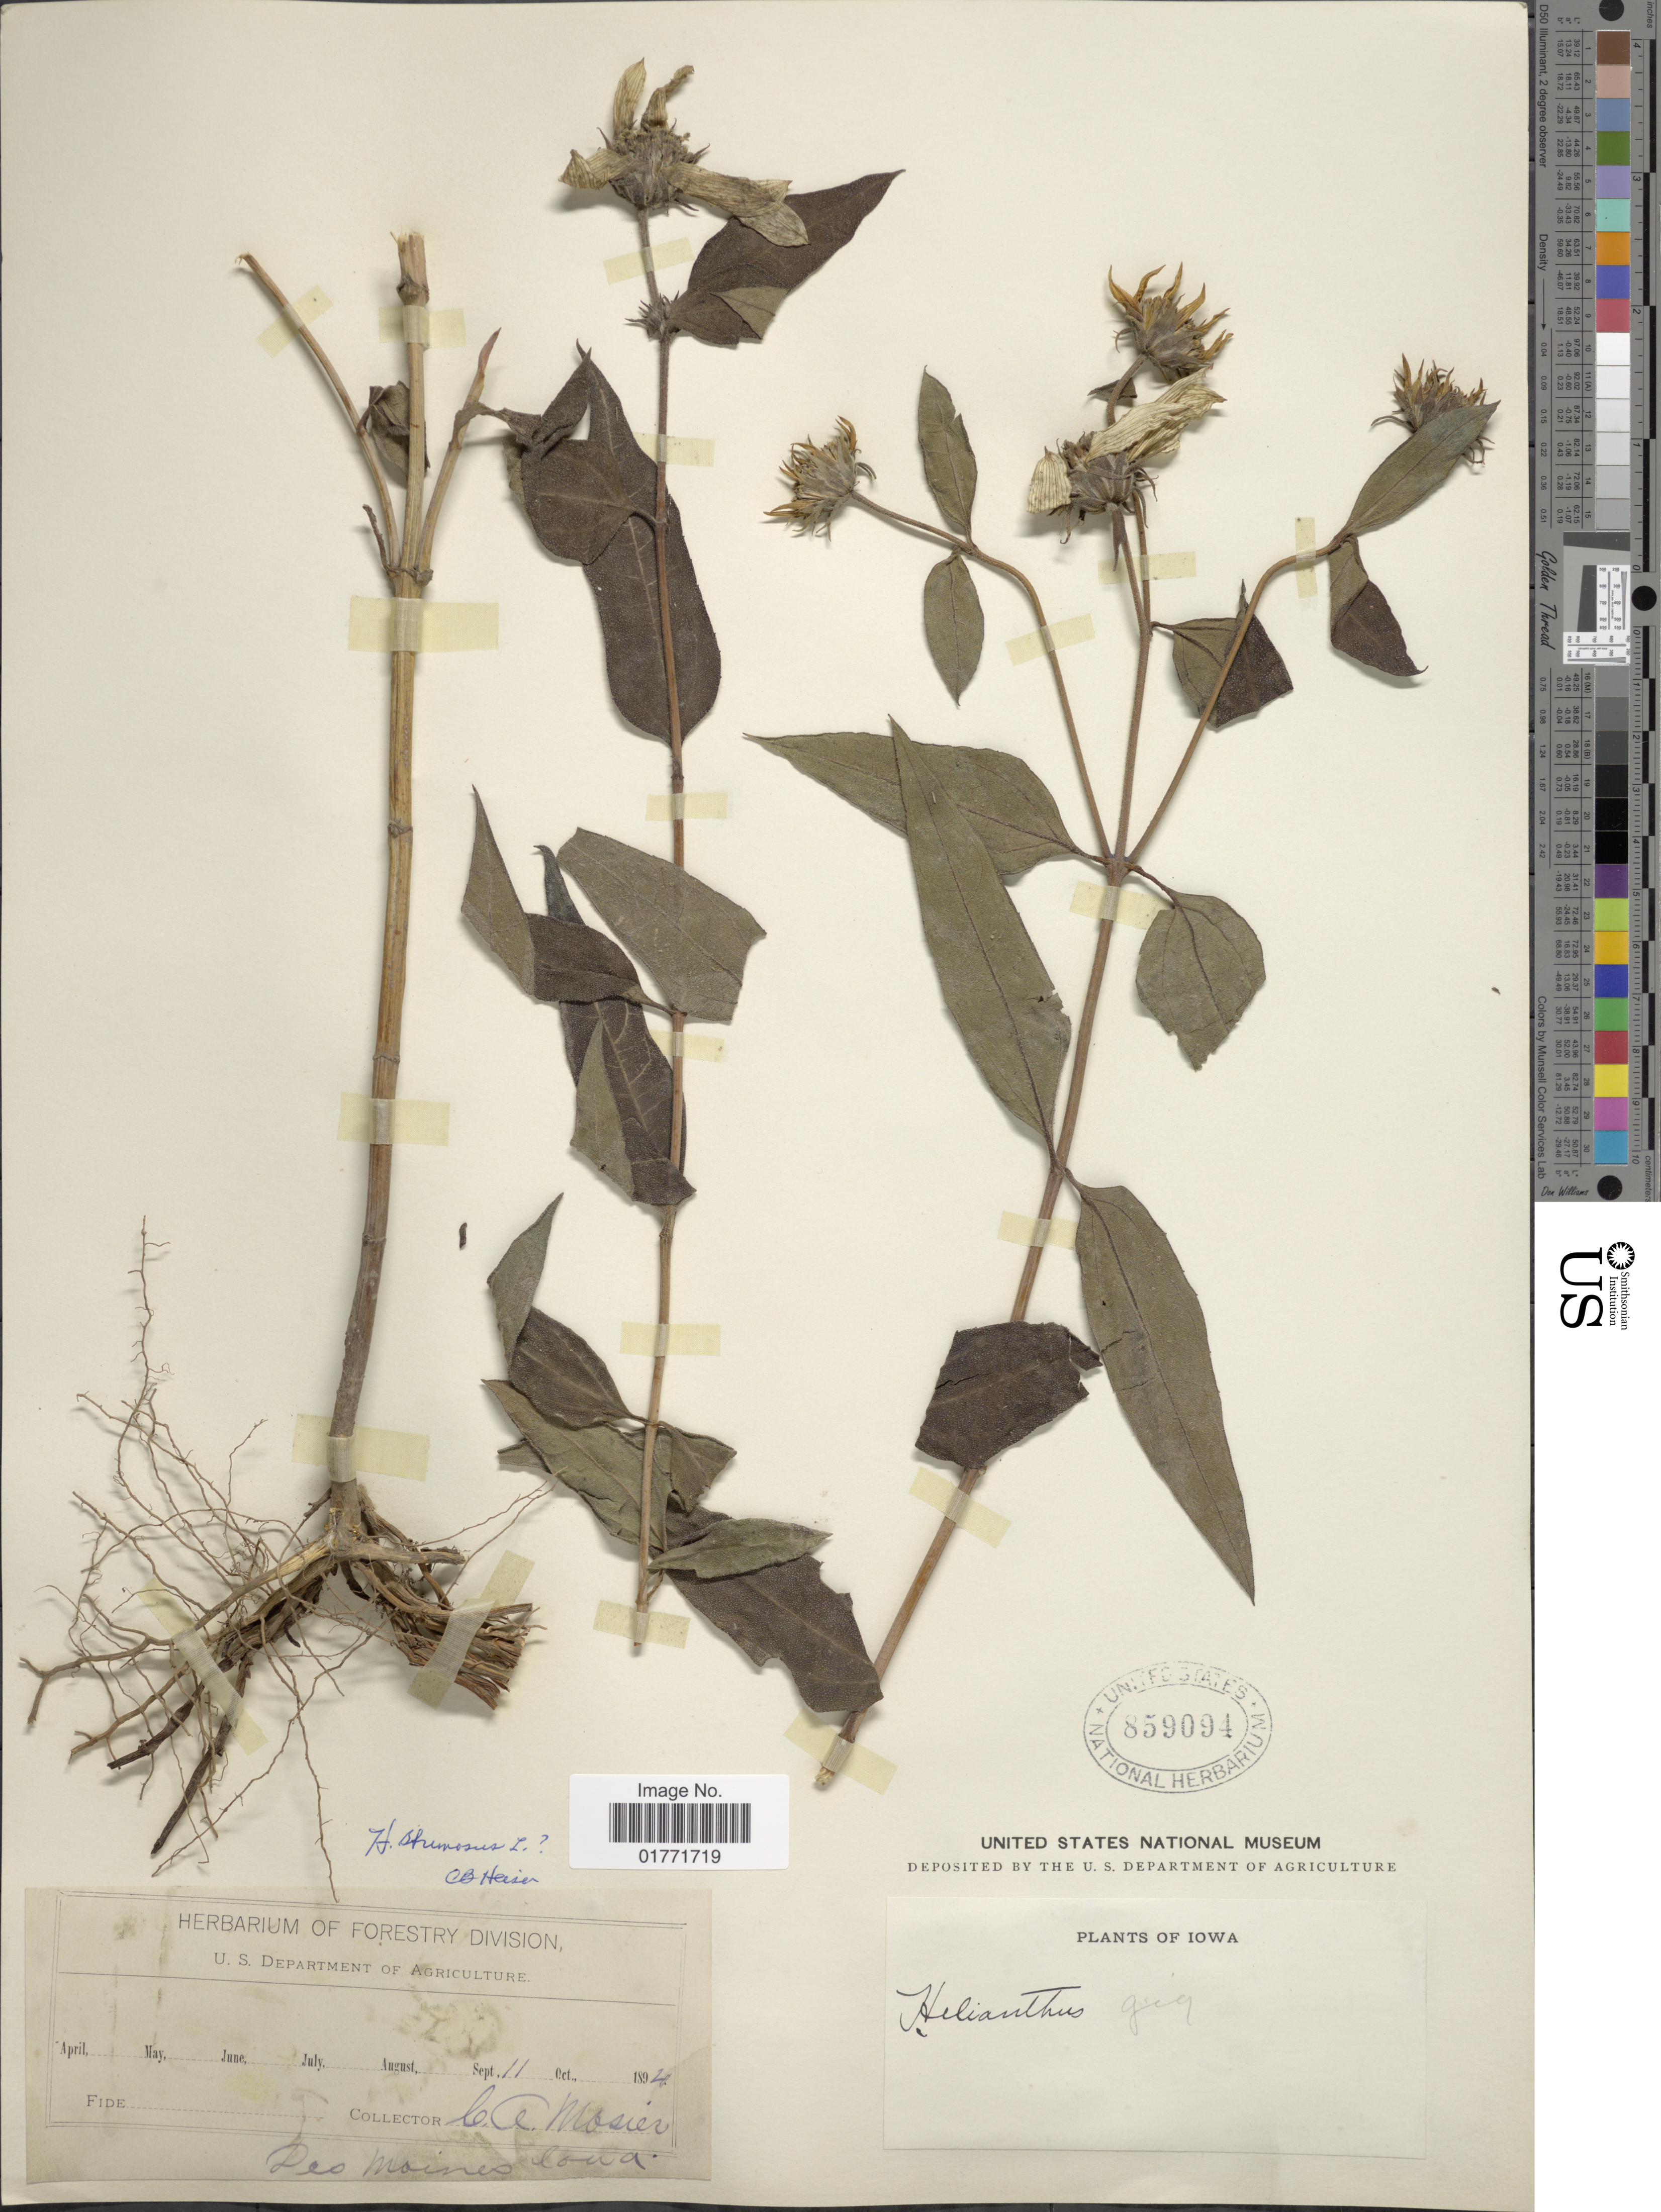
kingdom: Plantae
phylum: Tracheophyta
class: Magnoliopsida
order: Asterales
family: Asteraceae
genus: Helianthus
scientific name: Helianthus strumosus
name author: L.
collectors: C. A. Mosier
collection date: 1894-09-11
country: United States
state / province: Iowa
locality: Des Moines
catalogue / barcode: US 859094